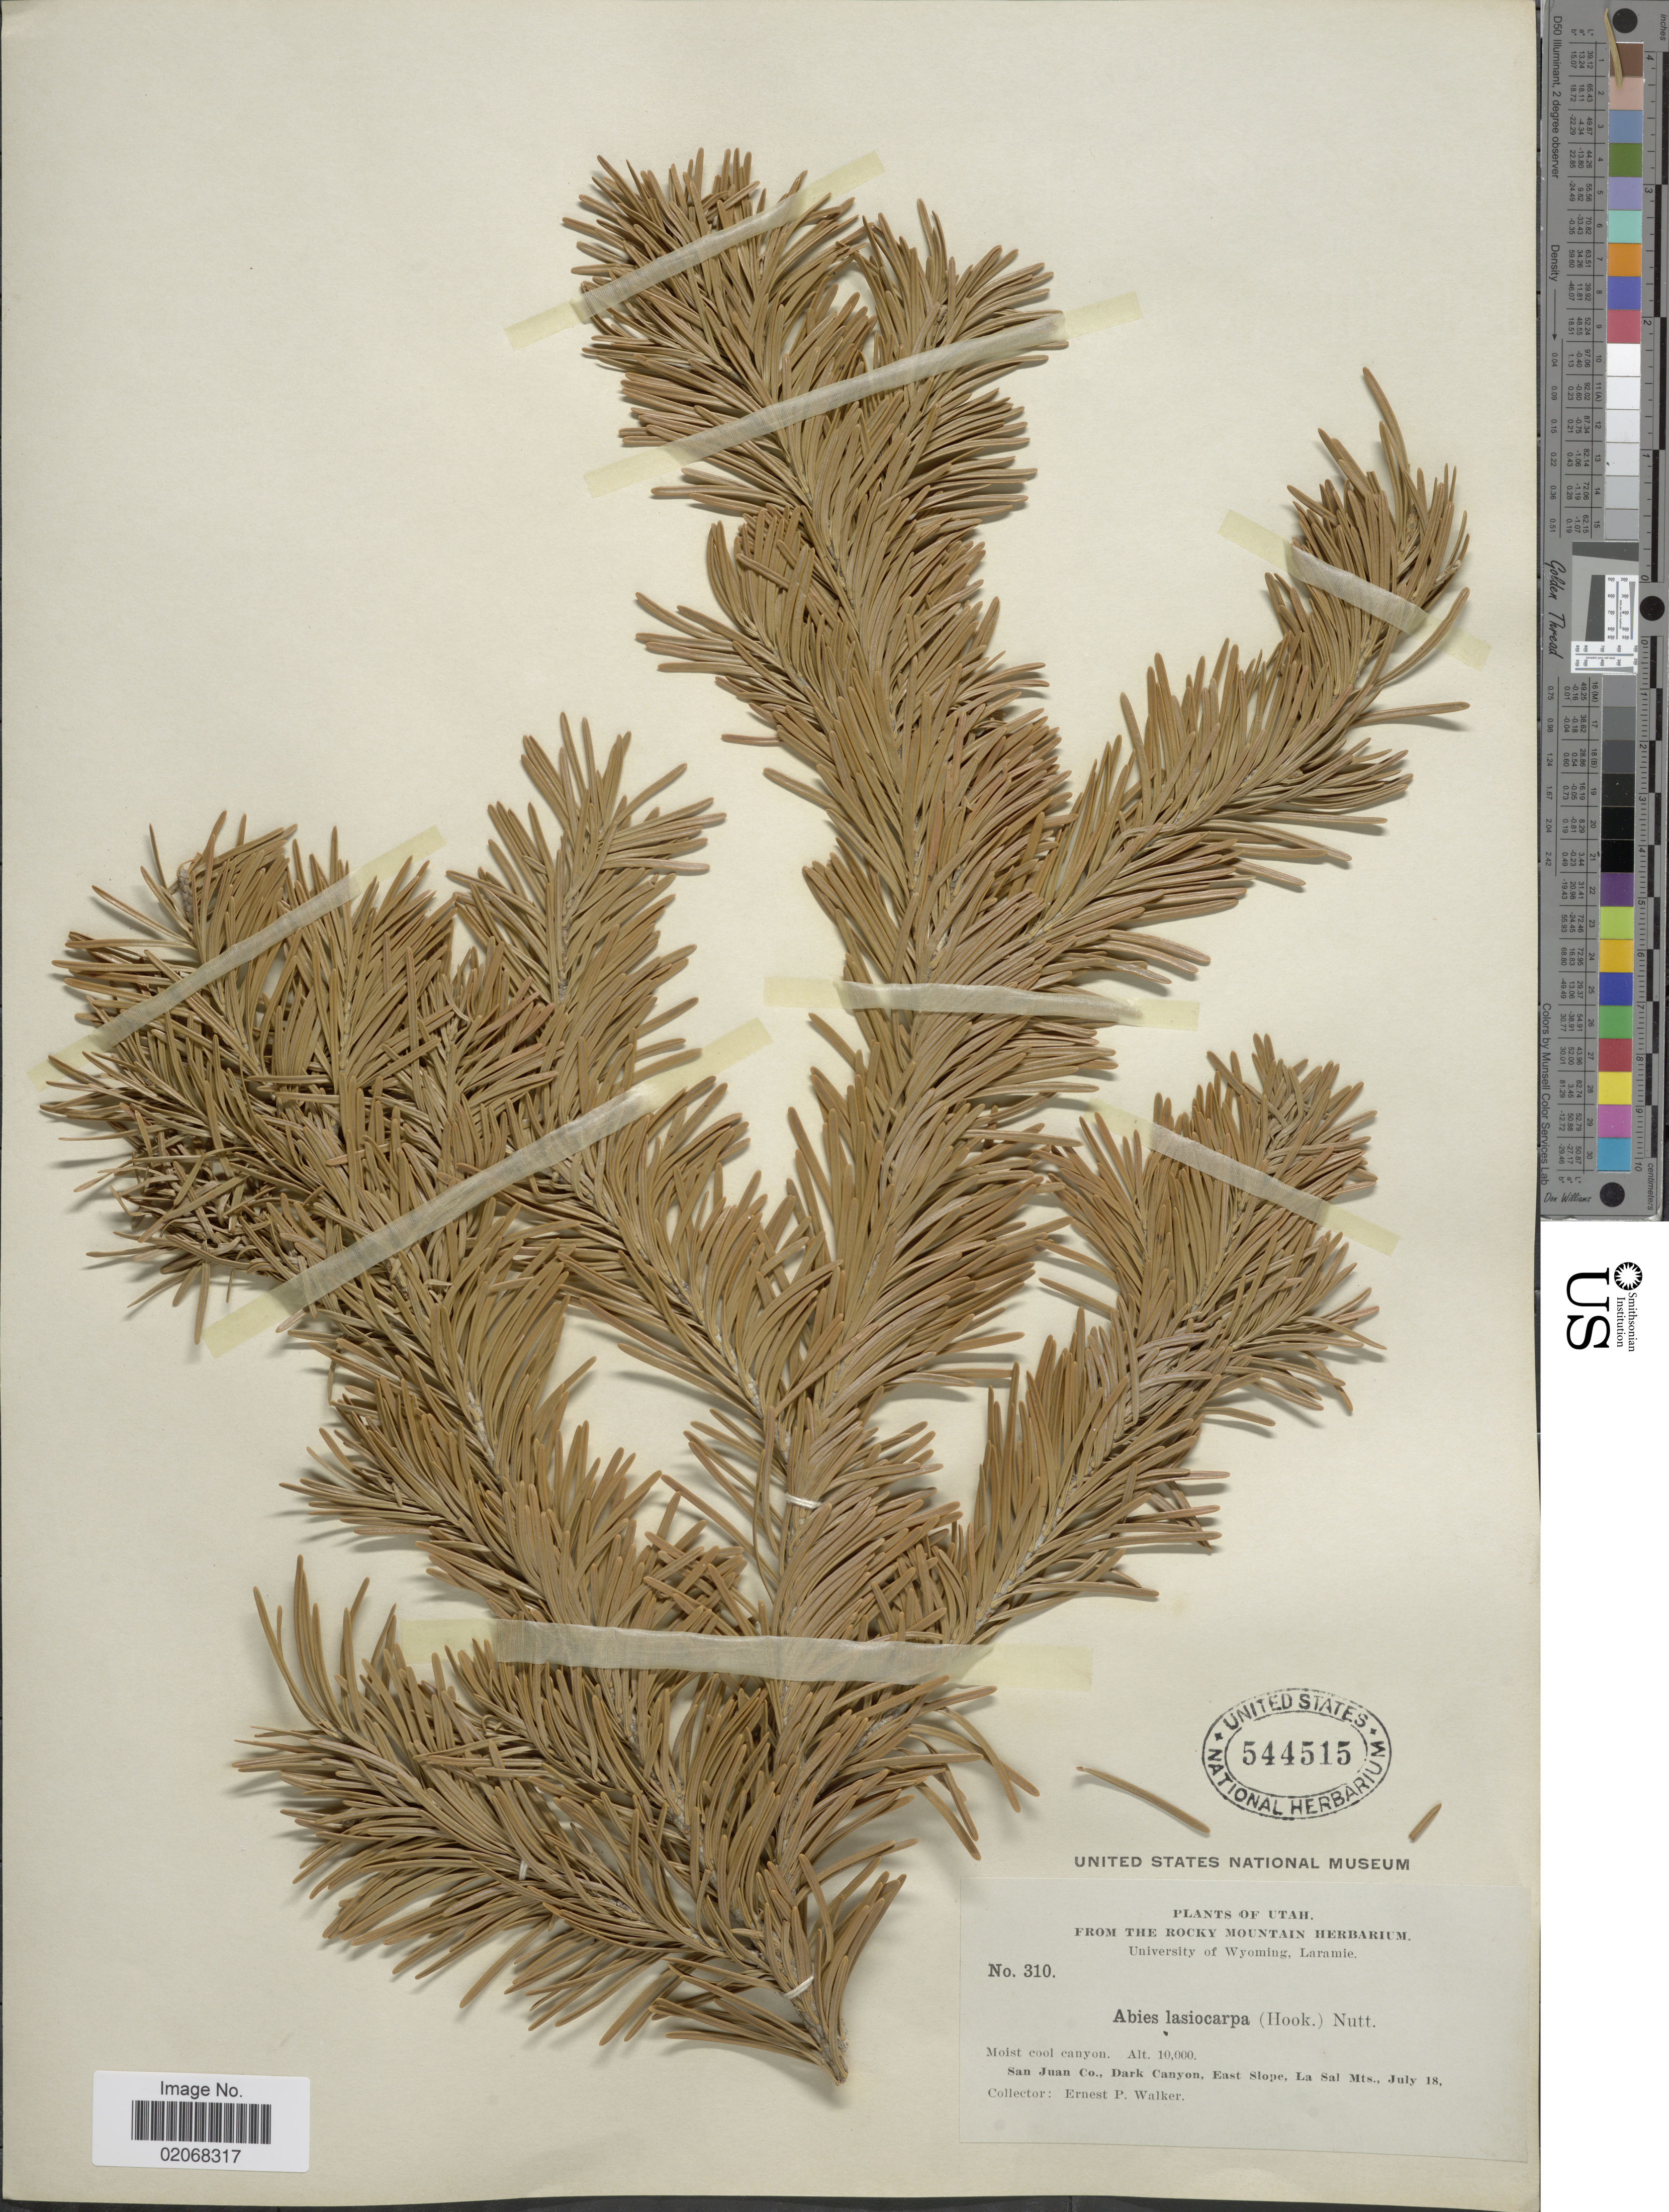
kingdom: Plantae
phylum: Tracheophyta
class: Pinopsida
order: Pinales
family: Pinaceae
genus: Abies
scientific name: Abies lasiocarpa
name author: (Hook.) Nutt.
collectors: E. P. Walker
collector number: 310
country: United States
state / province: Utah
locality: Moist cool, canyon. San Juan Co., Dark Canyon, East slope, La Sal Mts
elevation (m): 3048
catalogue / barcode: US 544515